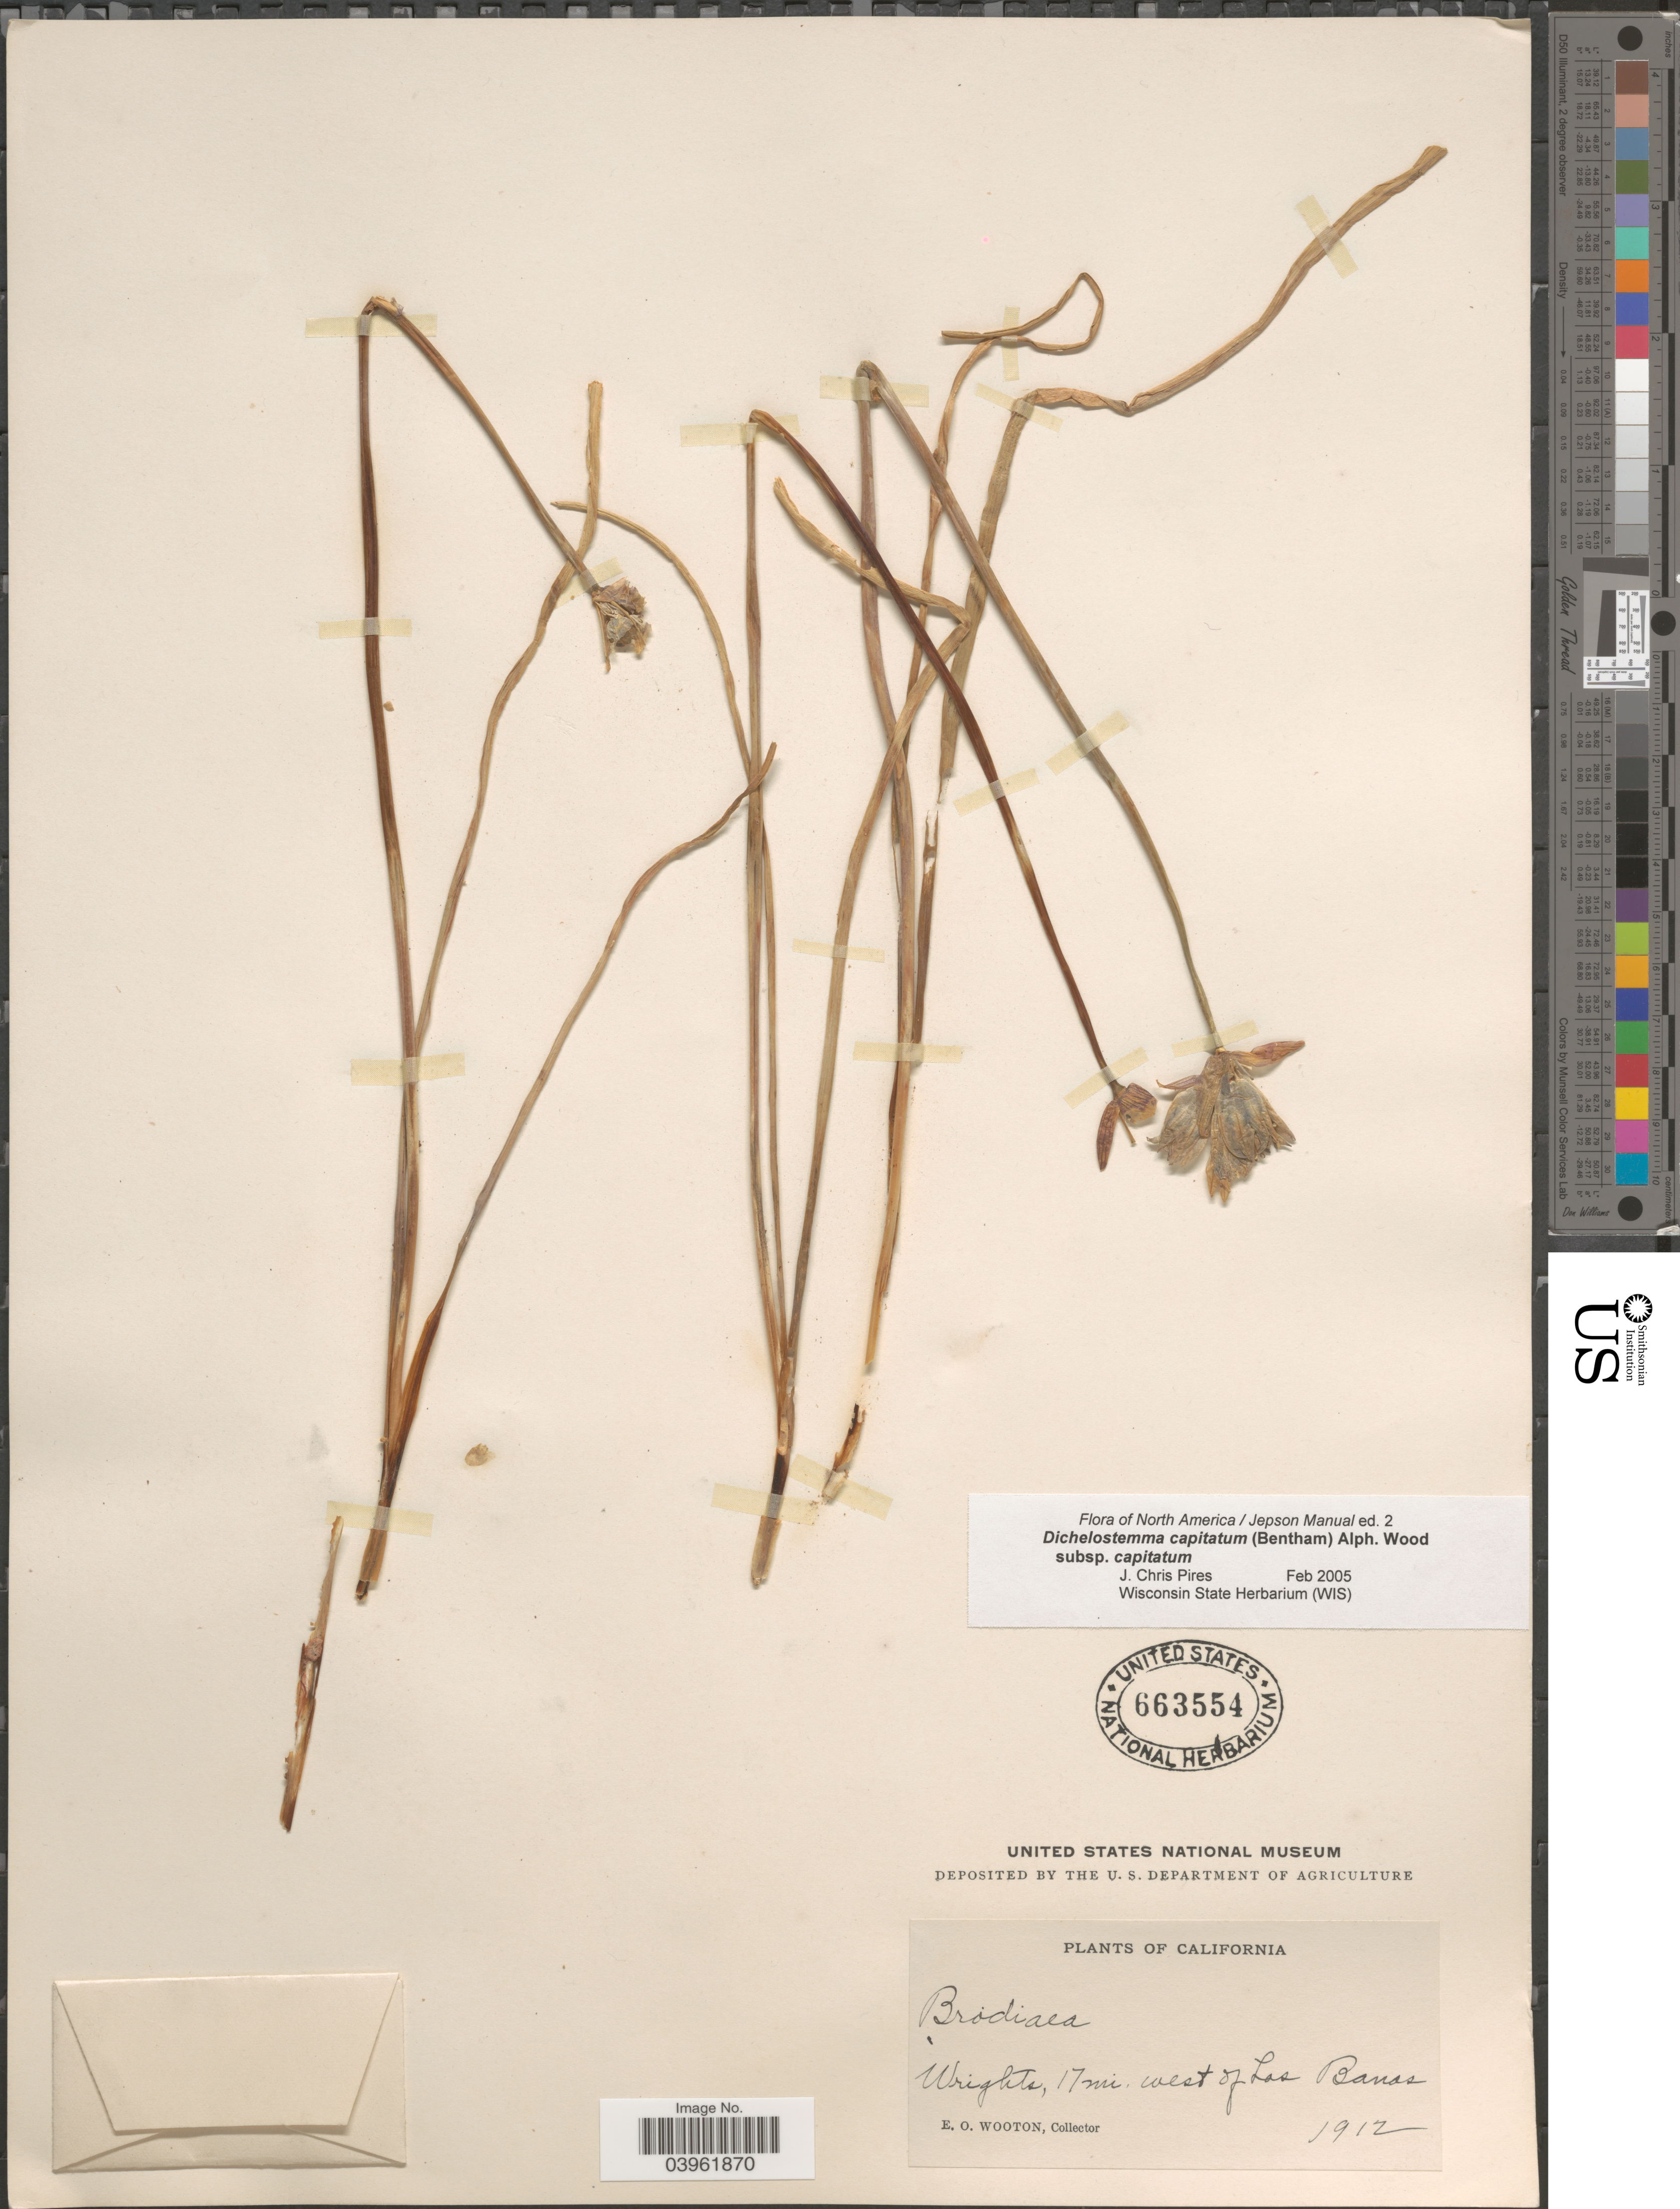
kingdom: Plantae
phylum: Tracheophyta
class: Liliopsida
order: Asparagales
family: Asparagaceae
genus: Dichelostemma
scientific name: Dichelostemma capitatum subsp. capitatum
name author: (Benth.) Alph. Wood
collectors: E. O. Wooton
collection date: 1912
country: United States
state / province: California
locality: Wrights, 17 mi. west of Las Banas.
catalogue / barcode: US 663554